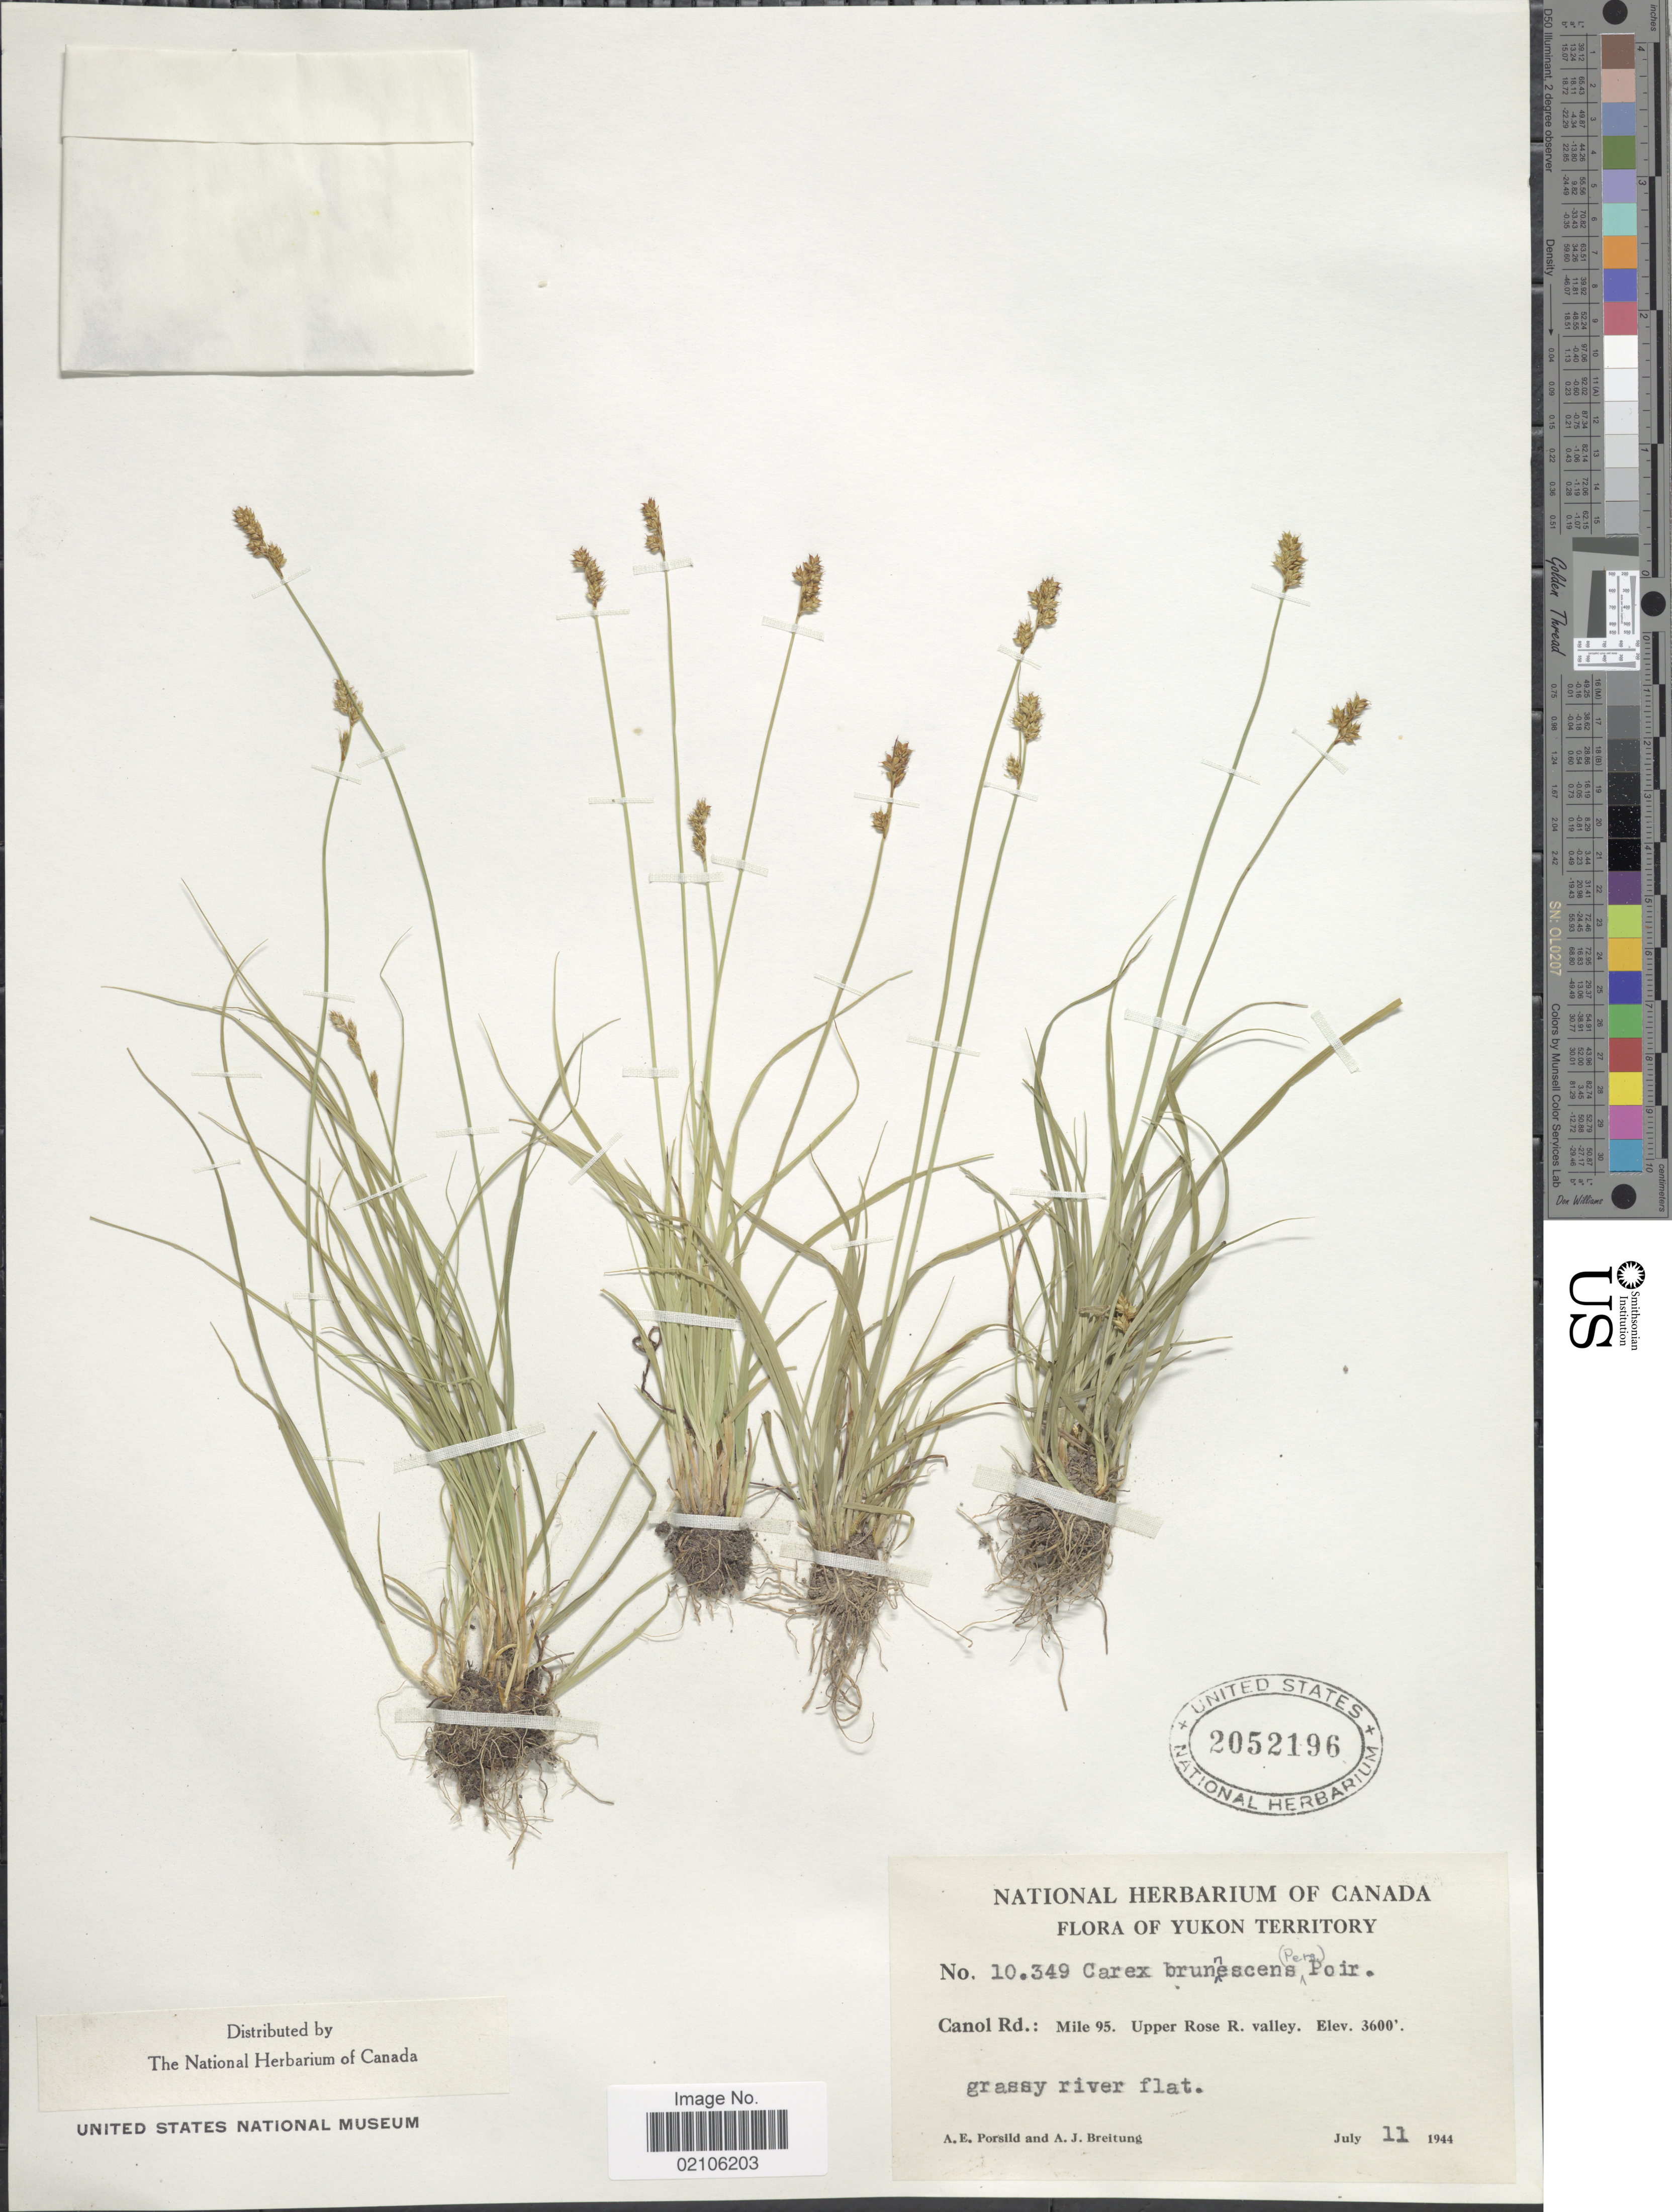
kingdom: Plantae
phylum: Tracheophyta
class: Liliopsida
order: Poales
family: Cyperaceae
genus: Carex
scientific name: Carex brunnescens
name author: (Pers.) Poir.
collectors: A. E. Porsild & A. Breitung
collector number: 10349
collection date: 1944-07-11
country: Canada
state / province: Yukon Territory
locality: Canal Rd.: mile 95, Upper Rose R. Valley, grassy river flat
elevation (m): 1097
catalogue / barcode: US 2052196